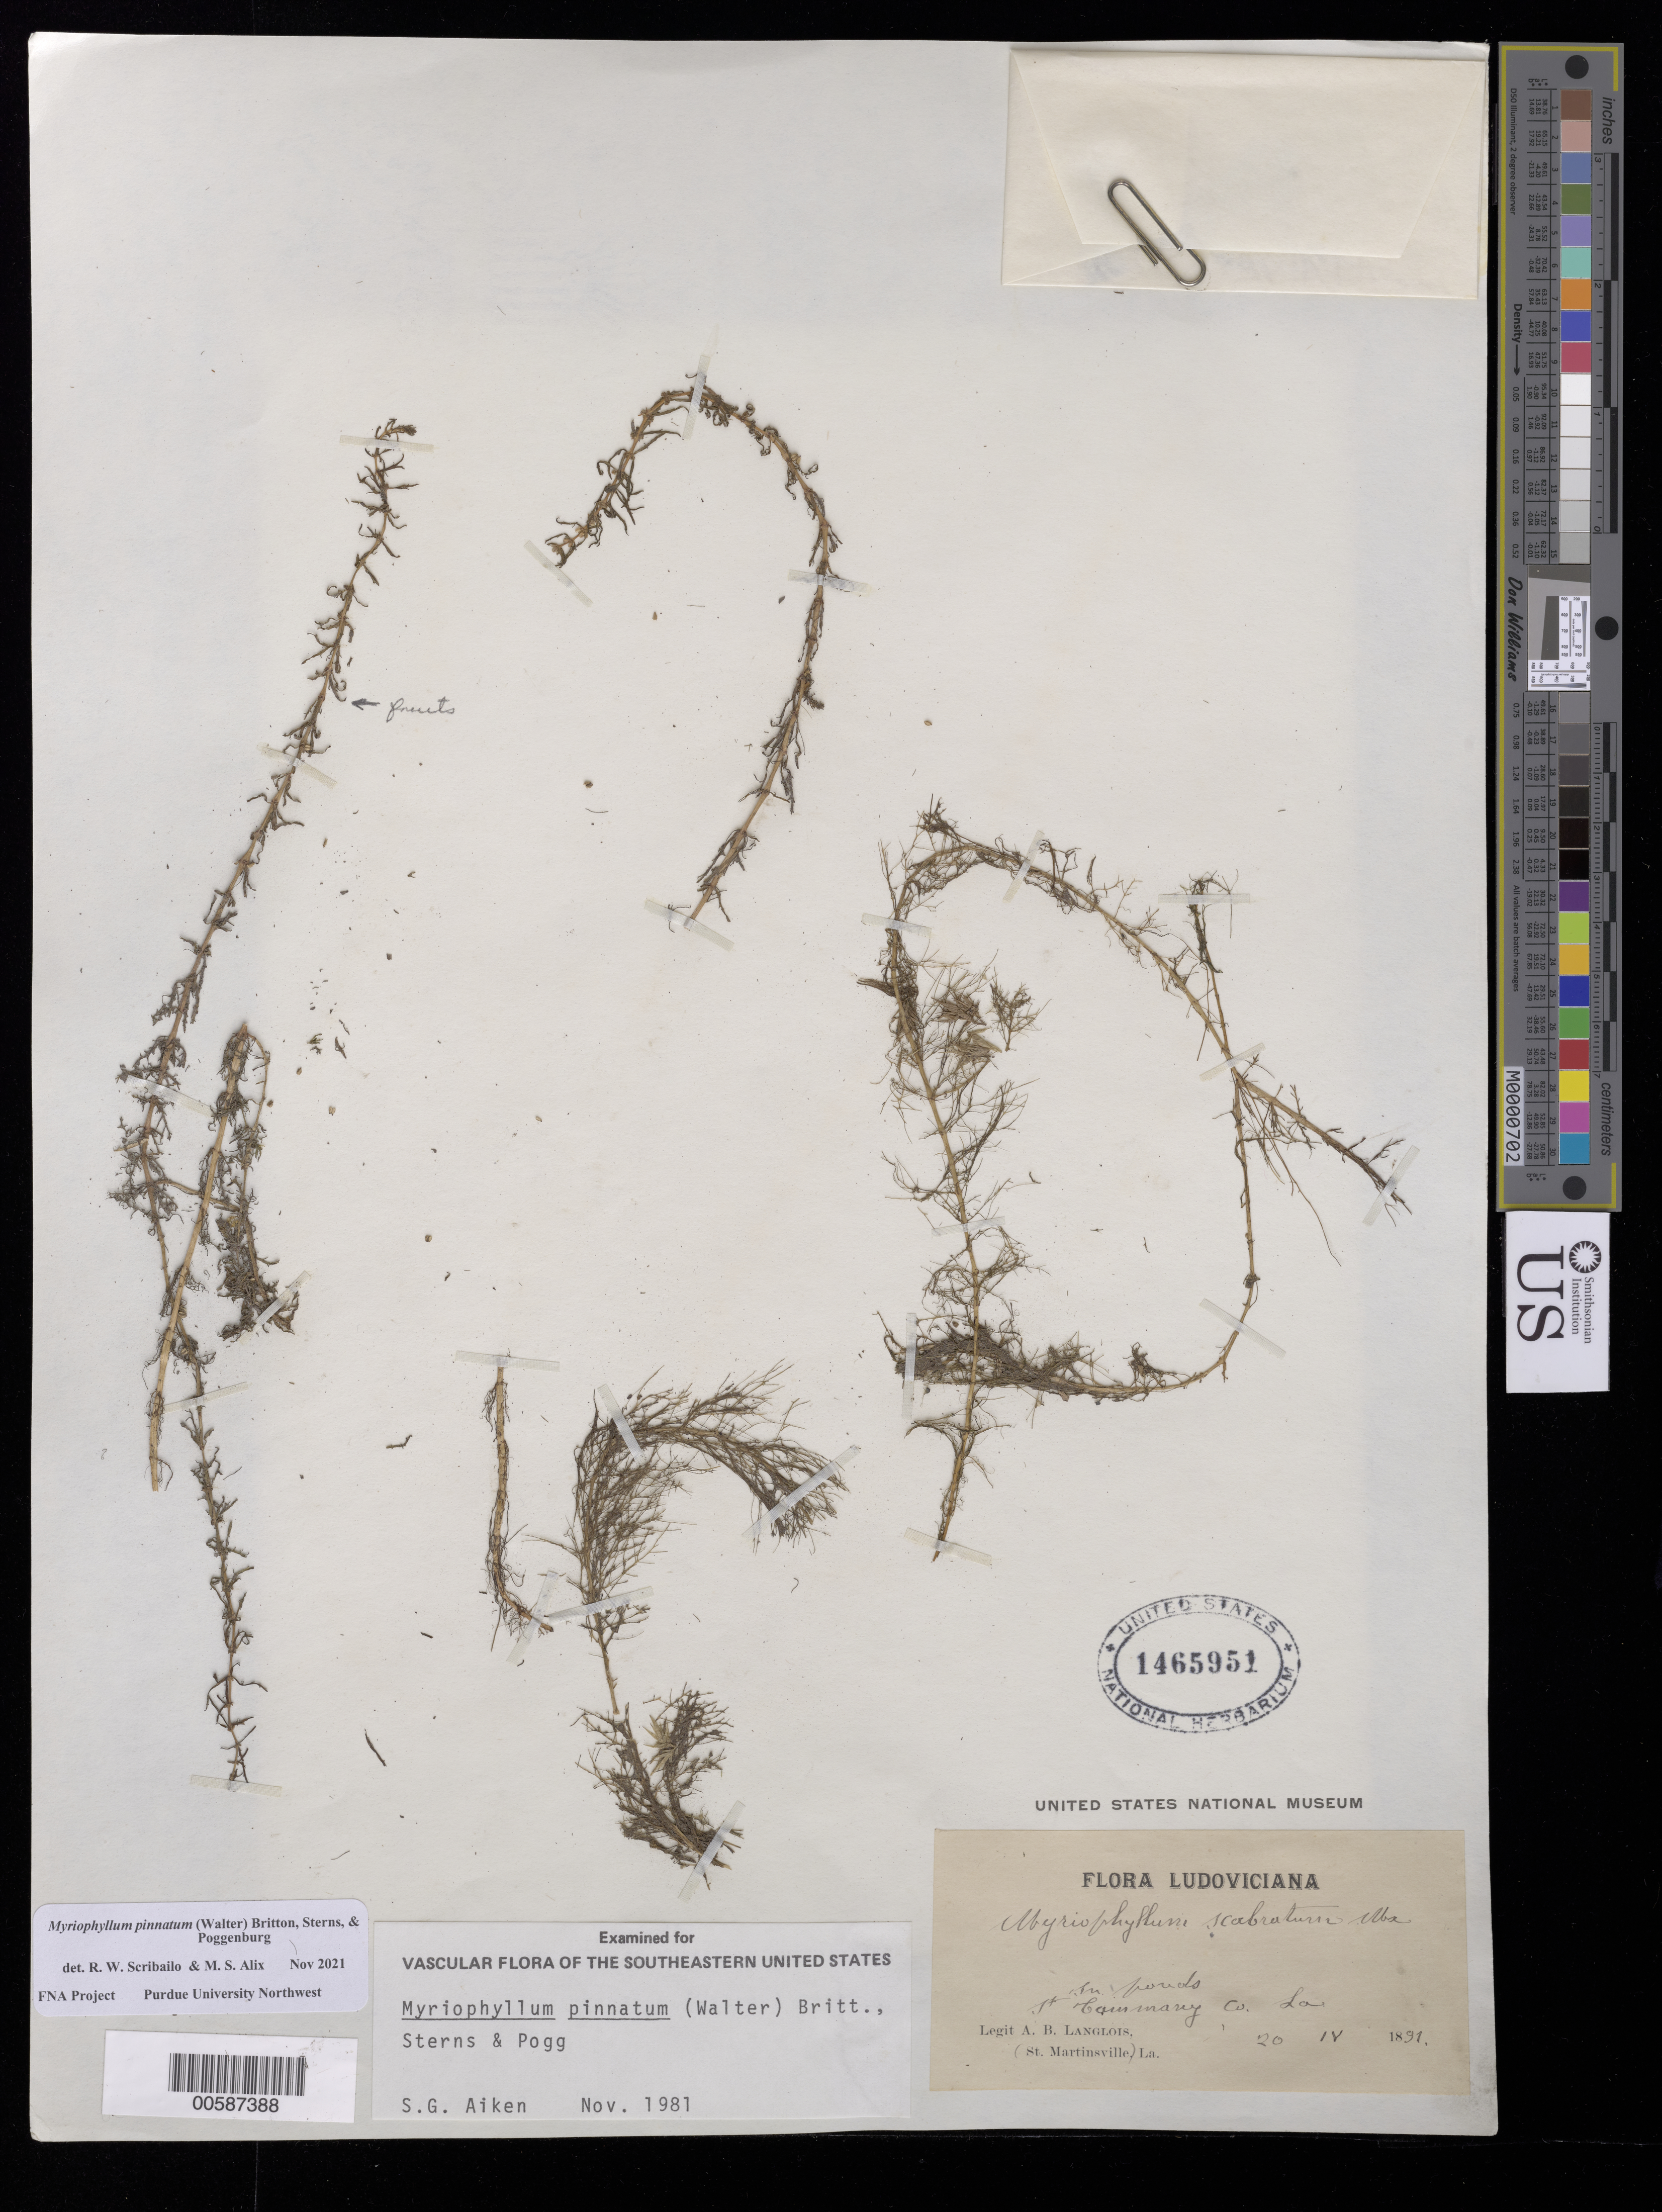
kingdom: Plantae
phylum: Tracheophyta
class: Magnoliopsida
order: Saxifragales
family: Haloragaceae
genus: Myriophyllum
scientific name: Myriophyllum pinnatum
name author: (Walter) Britton, Stearns & Poggenb.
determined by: Scribailo, R. W.; Alix, M. S.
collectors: A. B. Langlois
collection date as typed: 20 Apr 1891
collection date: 1891-04-20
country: United States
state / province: Louisiana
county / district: Saint Martin Parish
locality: St. Martinsville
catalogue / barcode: US 1465951